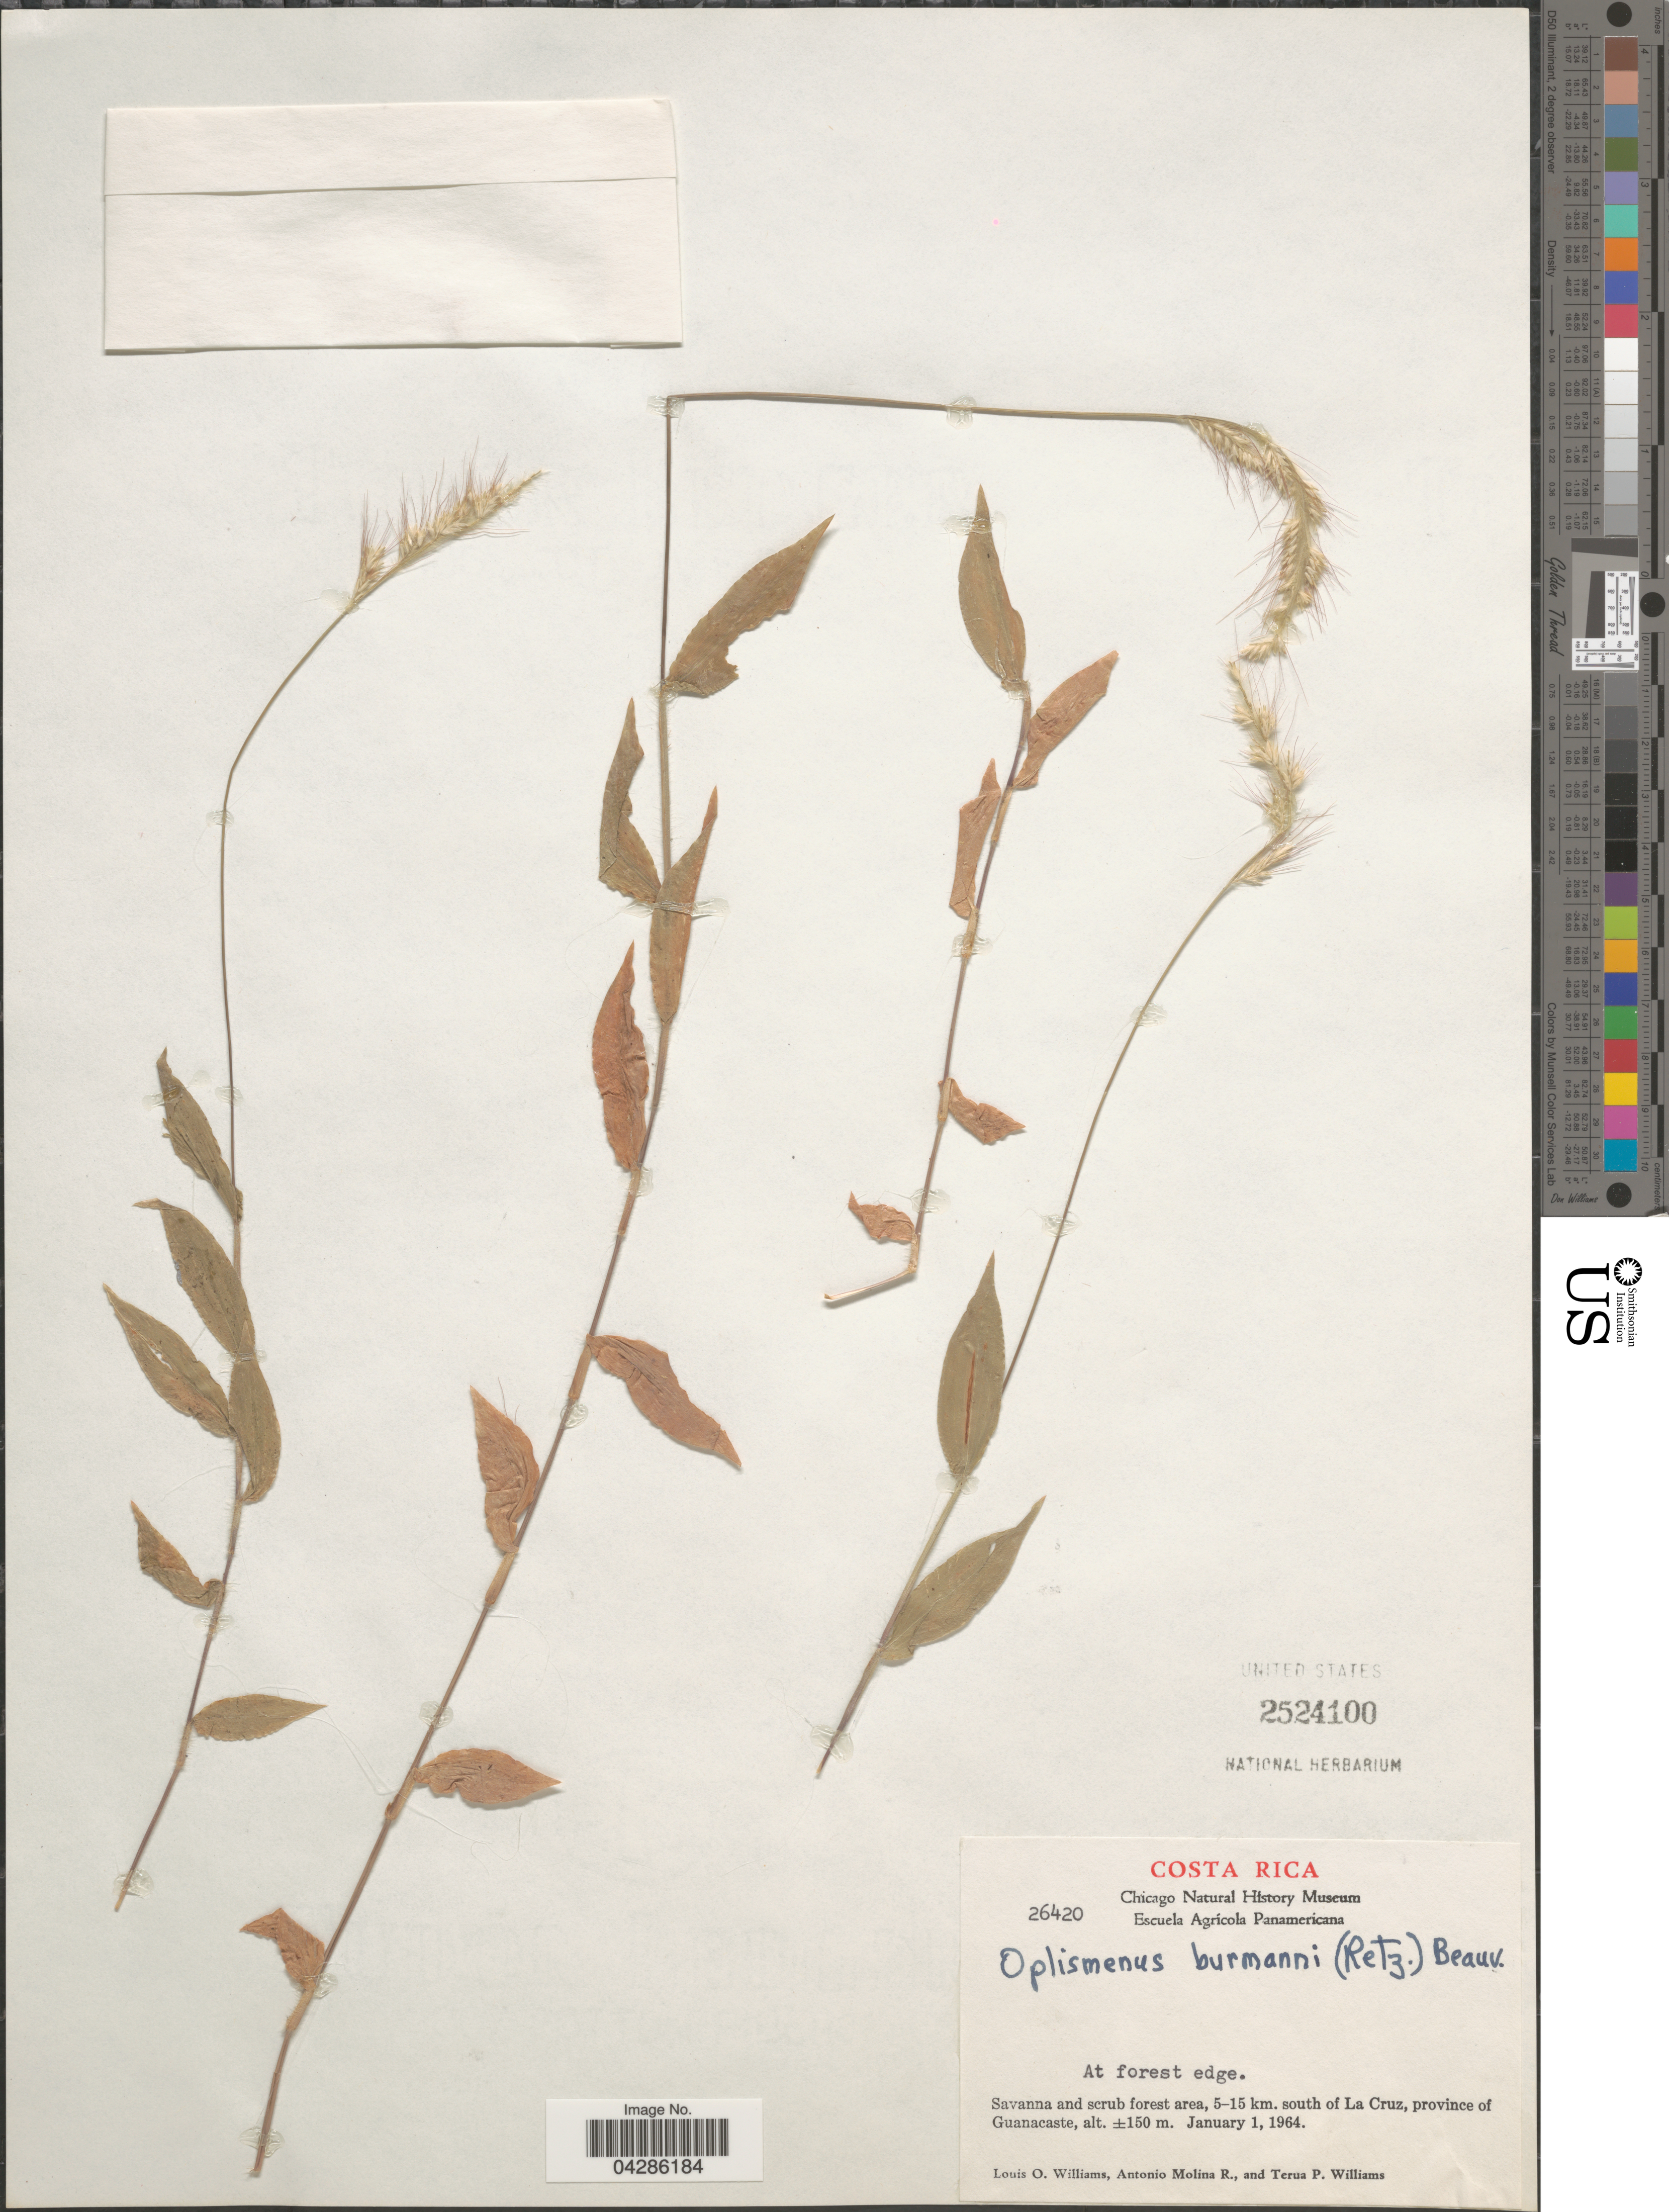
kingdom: Plantae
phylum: Tracheophyta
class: Liliopsida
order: Poales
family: Poaceae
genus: Oplismenus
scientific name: Oplismenus burmannii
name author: (Retz.) P. Beauv.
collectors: L. O. Williams, A. Molina R. & T. P. Williams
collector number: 26420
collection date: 1964-01-01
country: Costa Rica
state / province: Guanacaste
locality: At forest edge. Savanna and scrub forest area, 5-15 km. south of La Cruz.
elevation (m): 150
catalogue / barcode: US 2524100